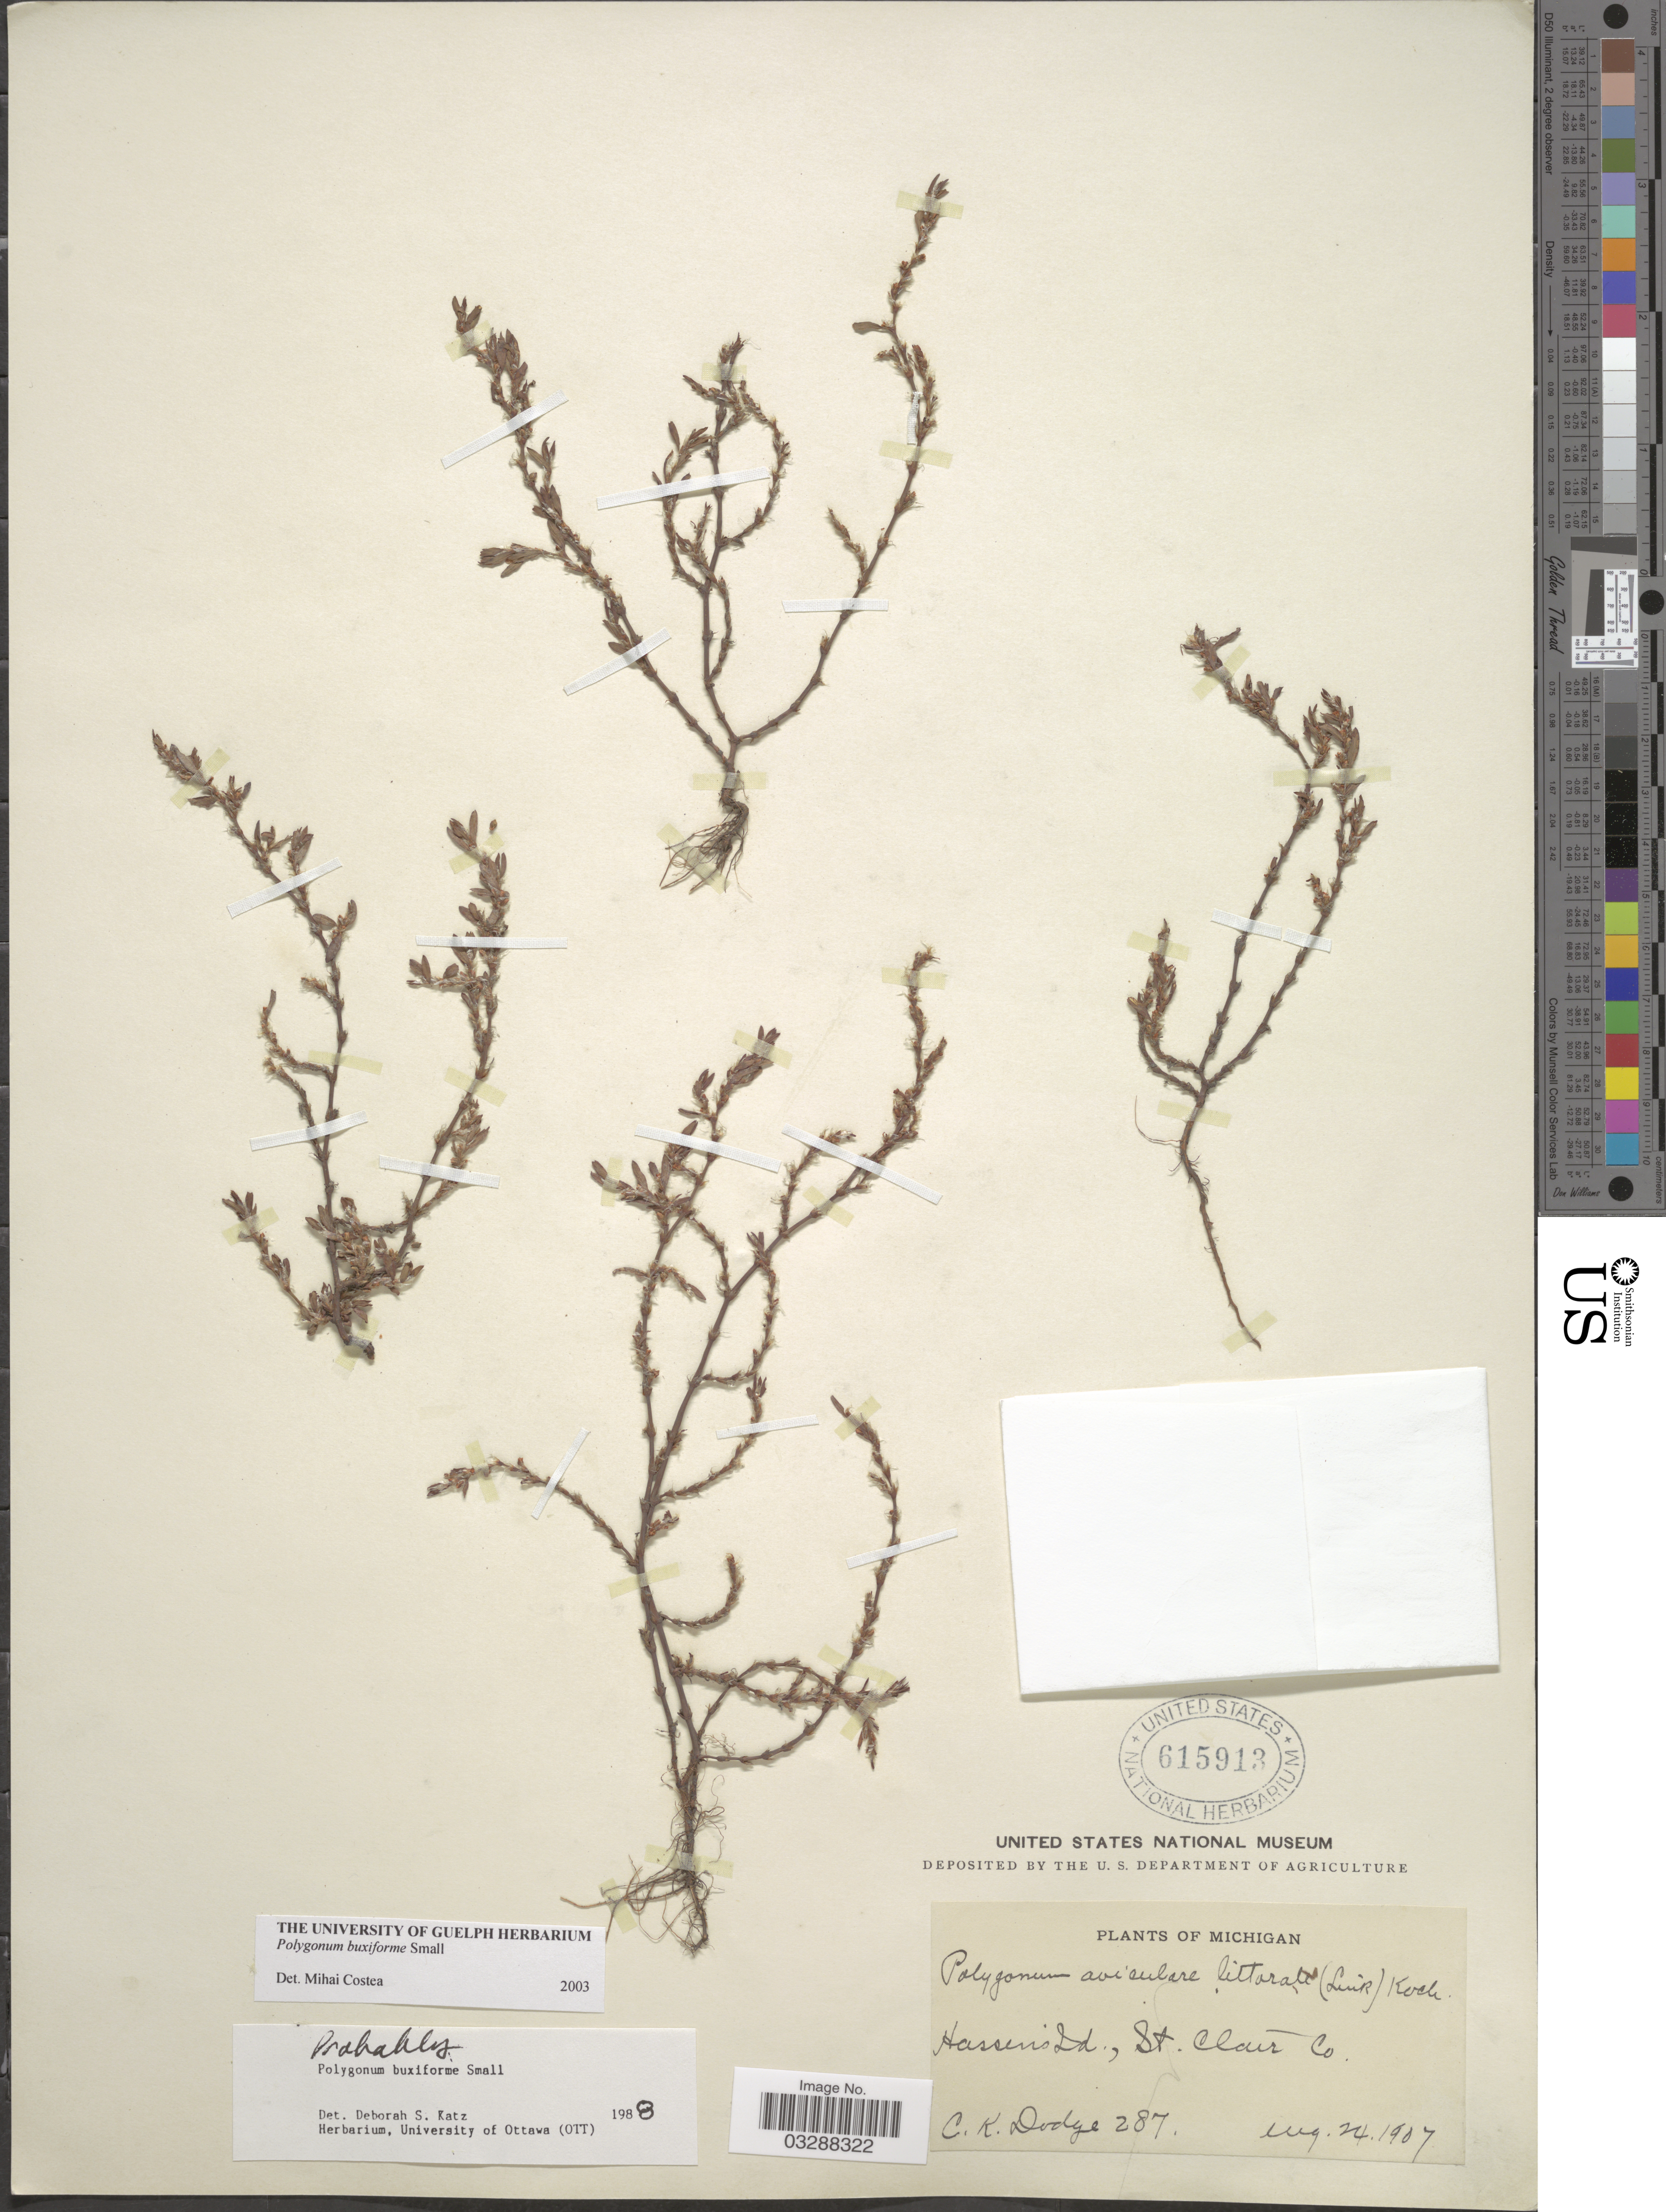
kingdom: Plantae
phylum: Tracheophyta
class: Magnoliopsida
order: Caryophyllales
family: Polygonaceae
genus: Polygonum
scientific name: Polygonum buxiforme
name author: Small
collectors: C. Dodge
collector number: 287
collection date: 1907-08-24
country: United States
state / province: Michigan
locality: Harsens Id., St. Clair Co.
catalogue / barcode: US 615913